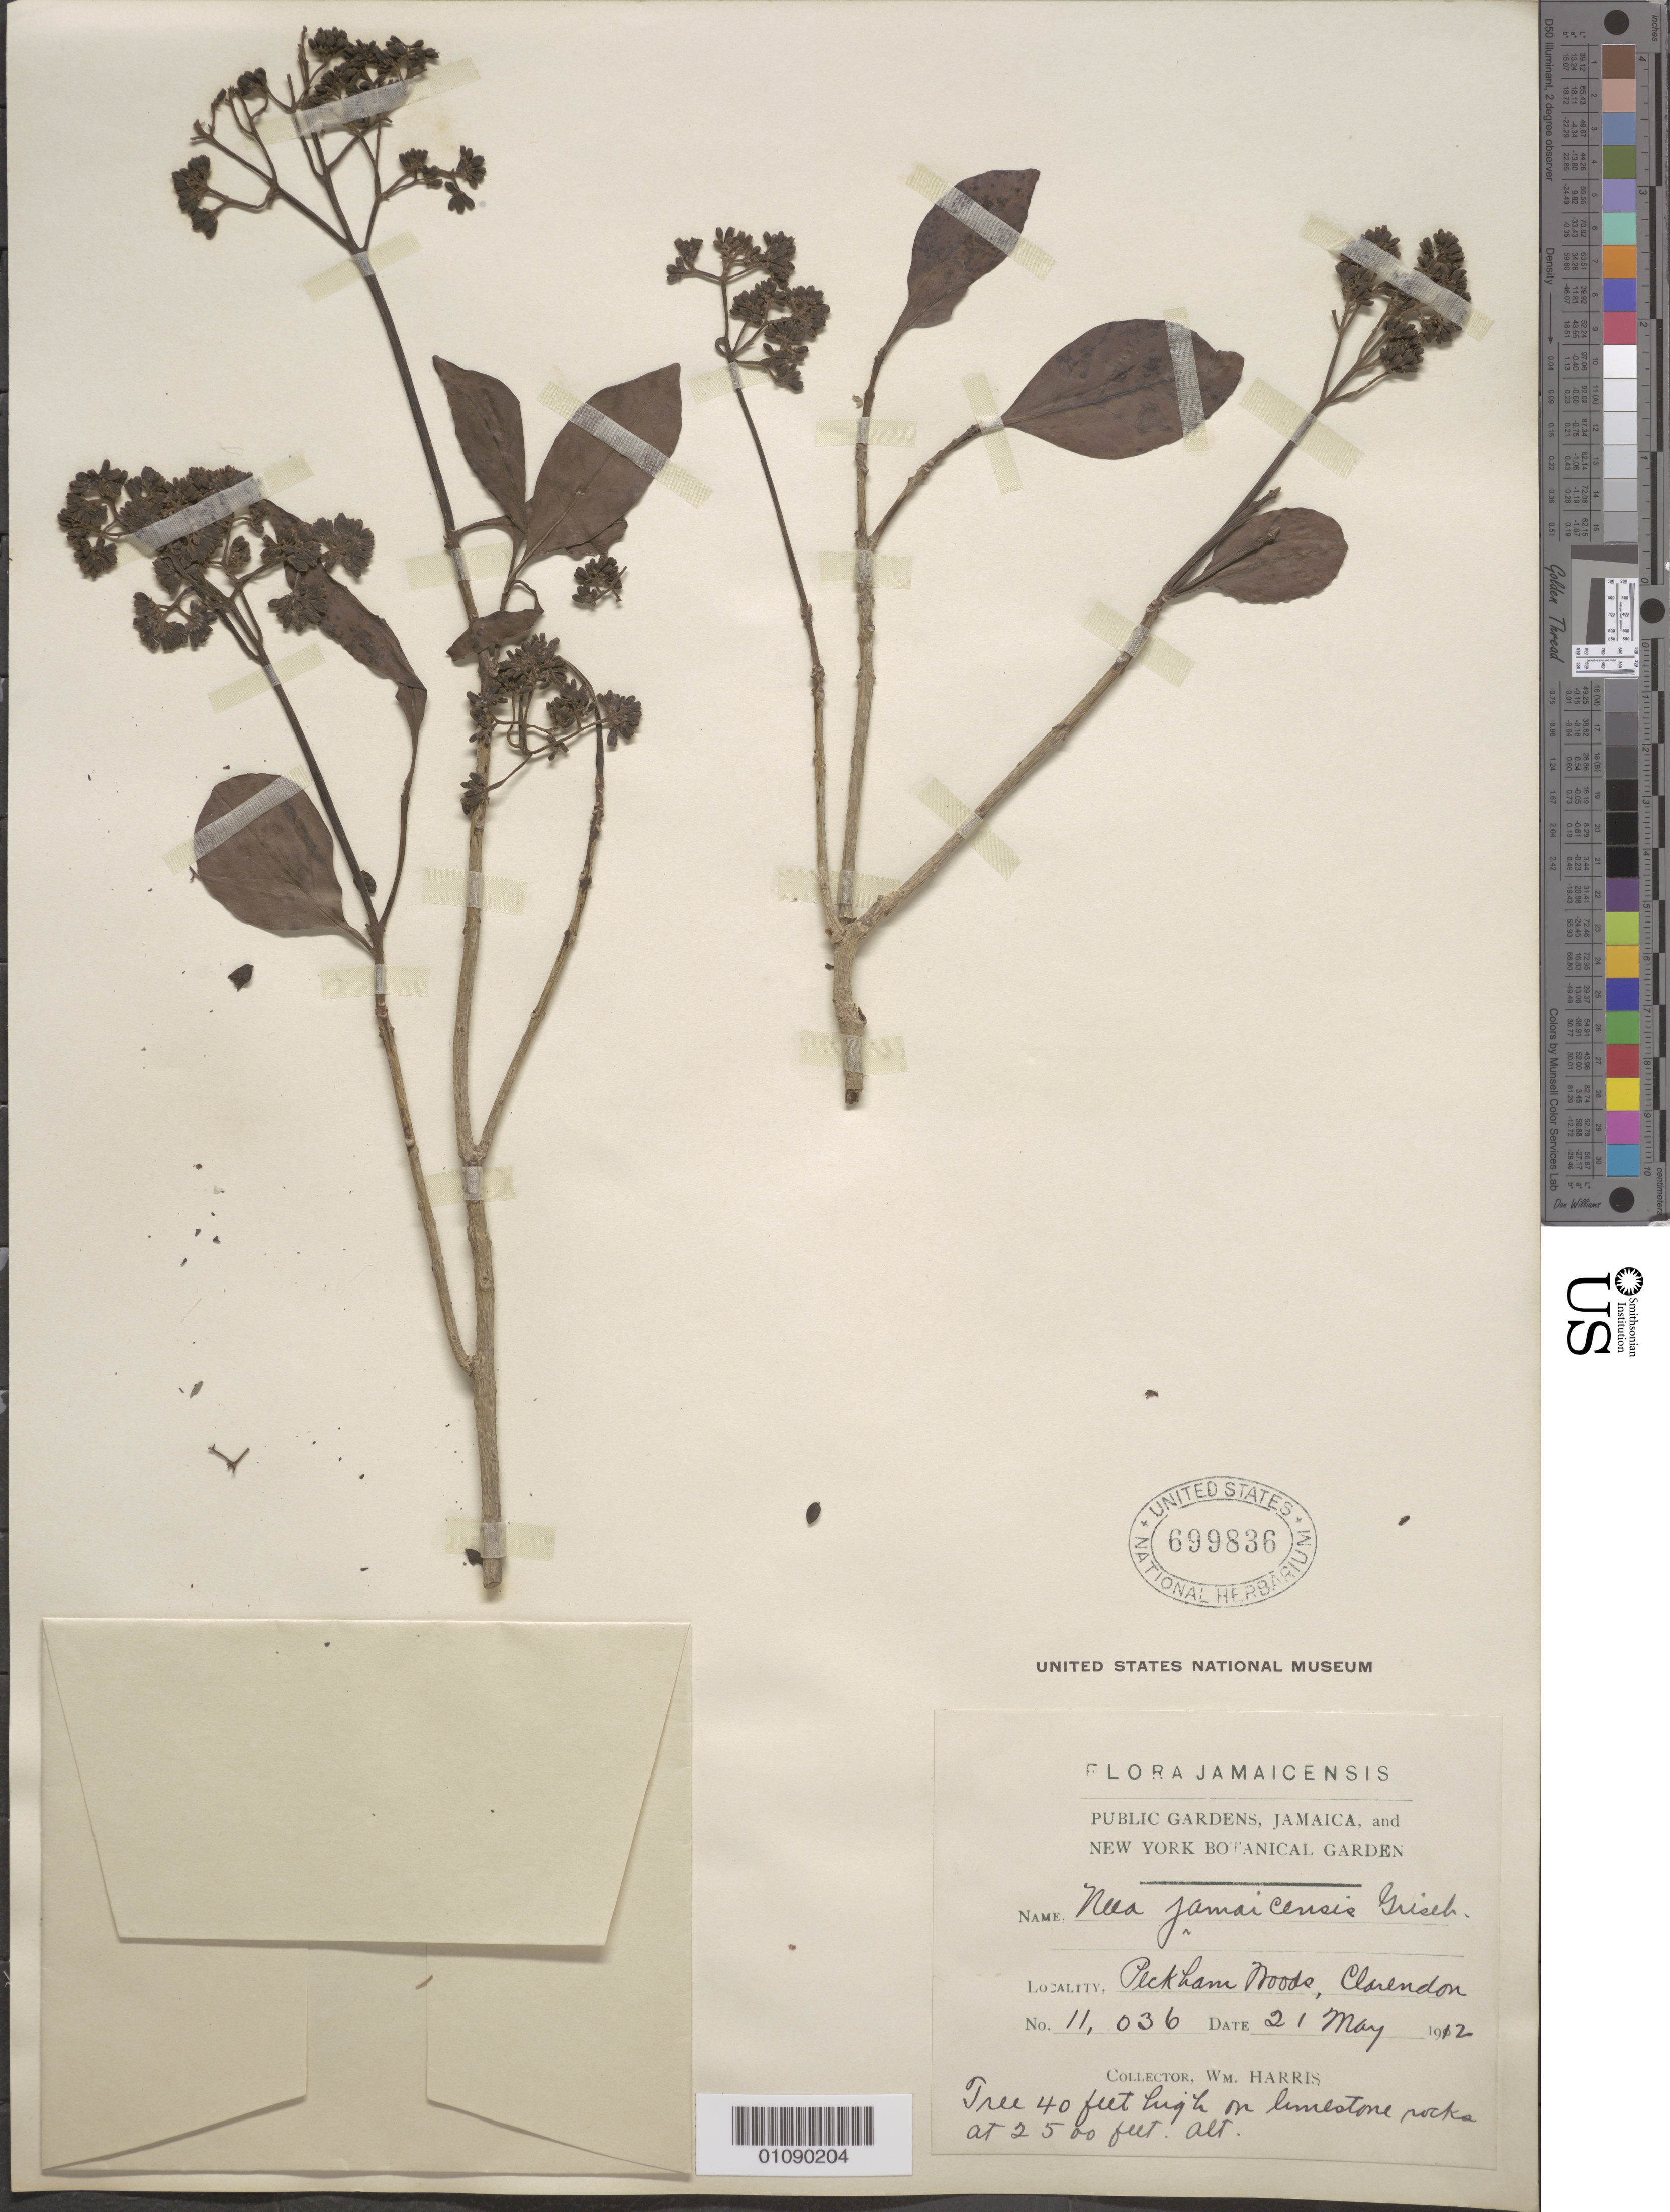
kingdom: Plantae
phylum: Tracheophyta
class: Magnoliopsida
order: Caryophyllales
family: Nyctaginaceae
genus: Neea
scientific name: Neea jamaicensis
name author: Griseb.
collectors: W. Harris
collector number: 11036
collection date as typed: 21 May 1912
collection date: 1912-05-21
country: Jamaica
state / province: Clarendon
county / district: Peckham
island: Jamaica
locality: Clarendon, Peckham woods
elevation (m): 762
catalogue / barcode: US 699836